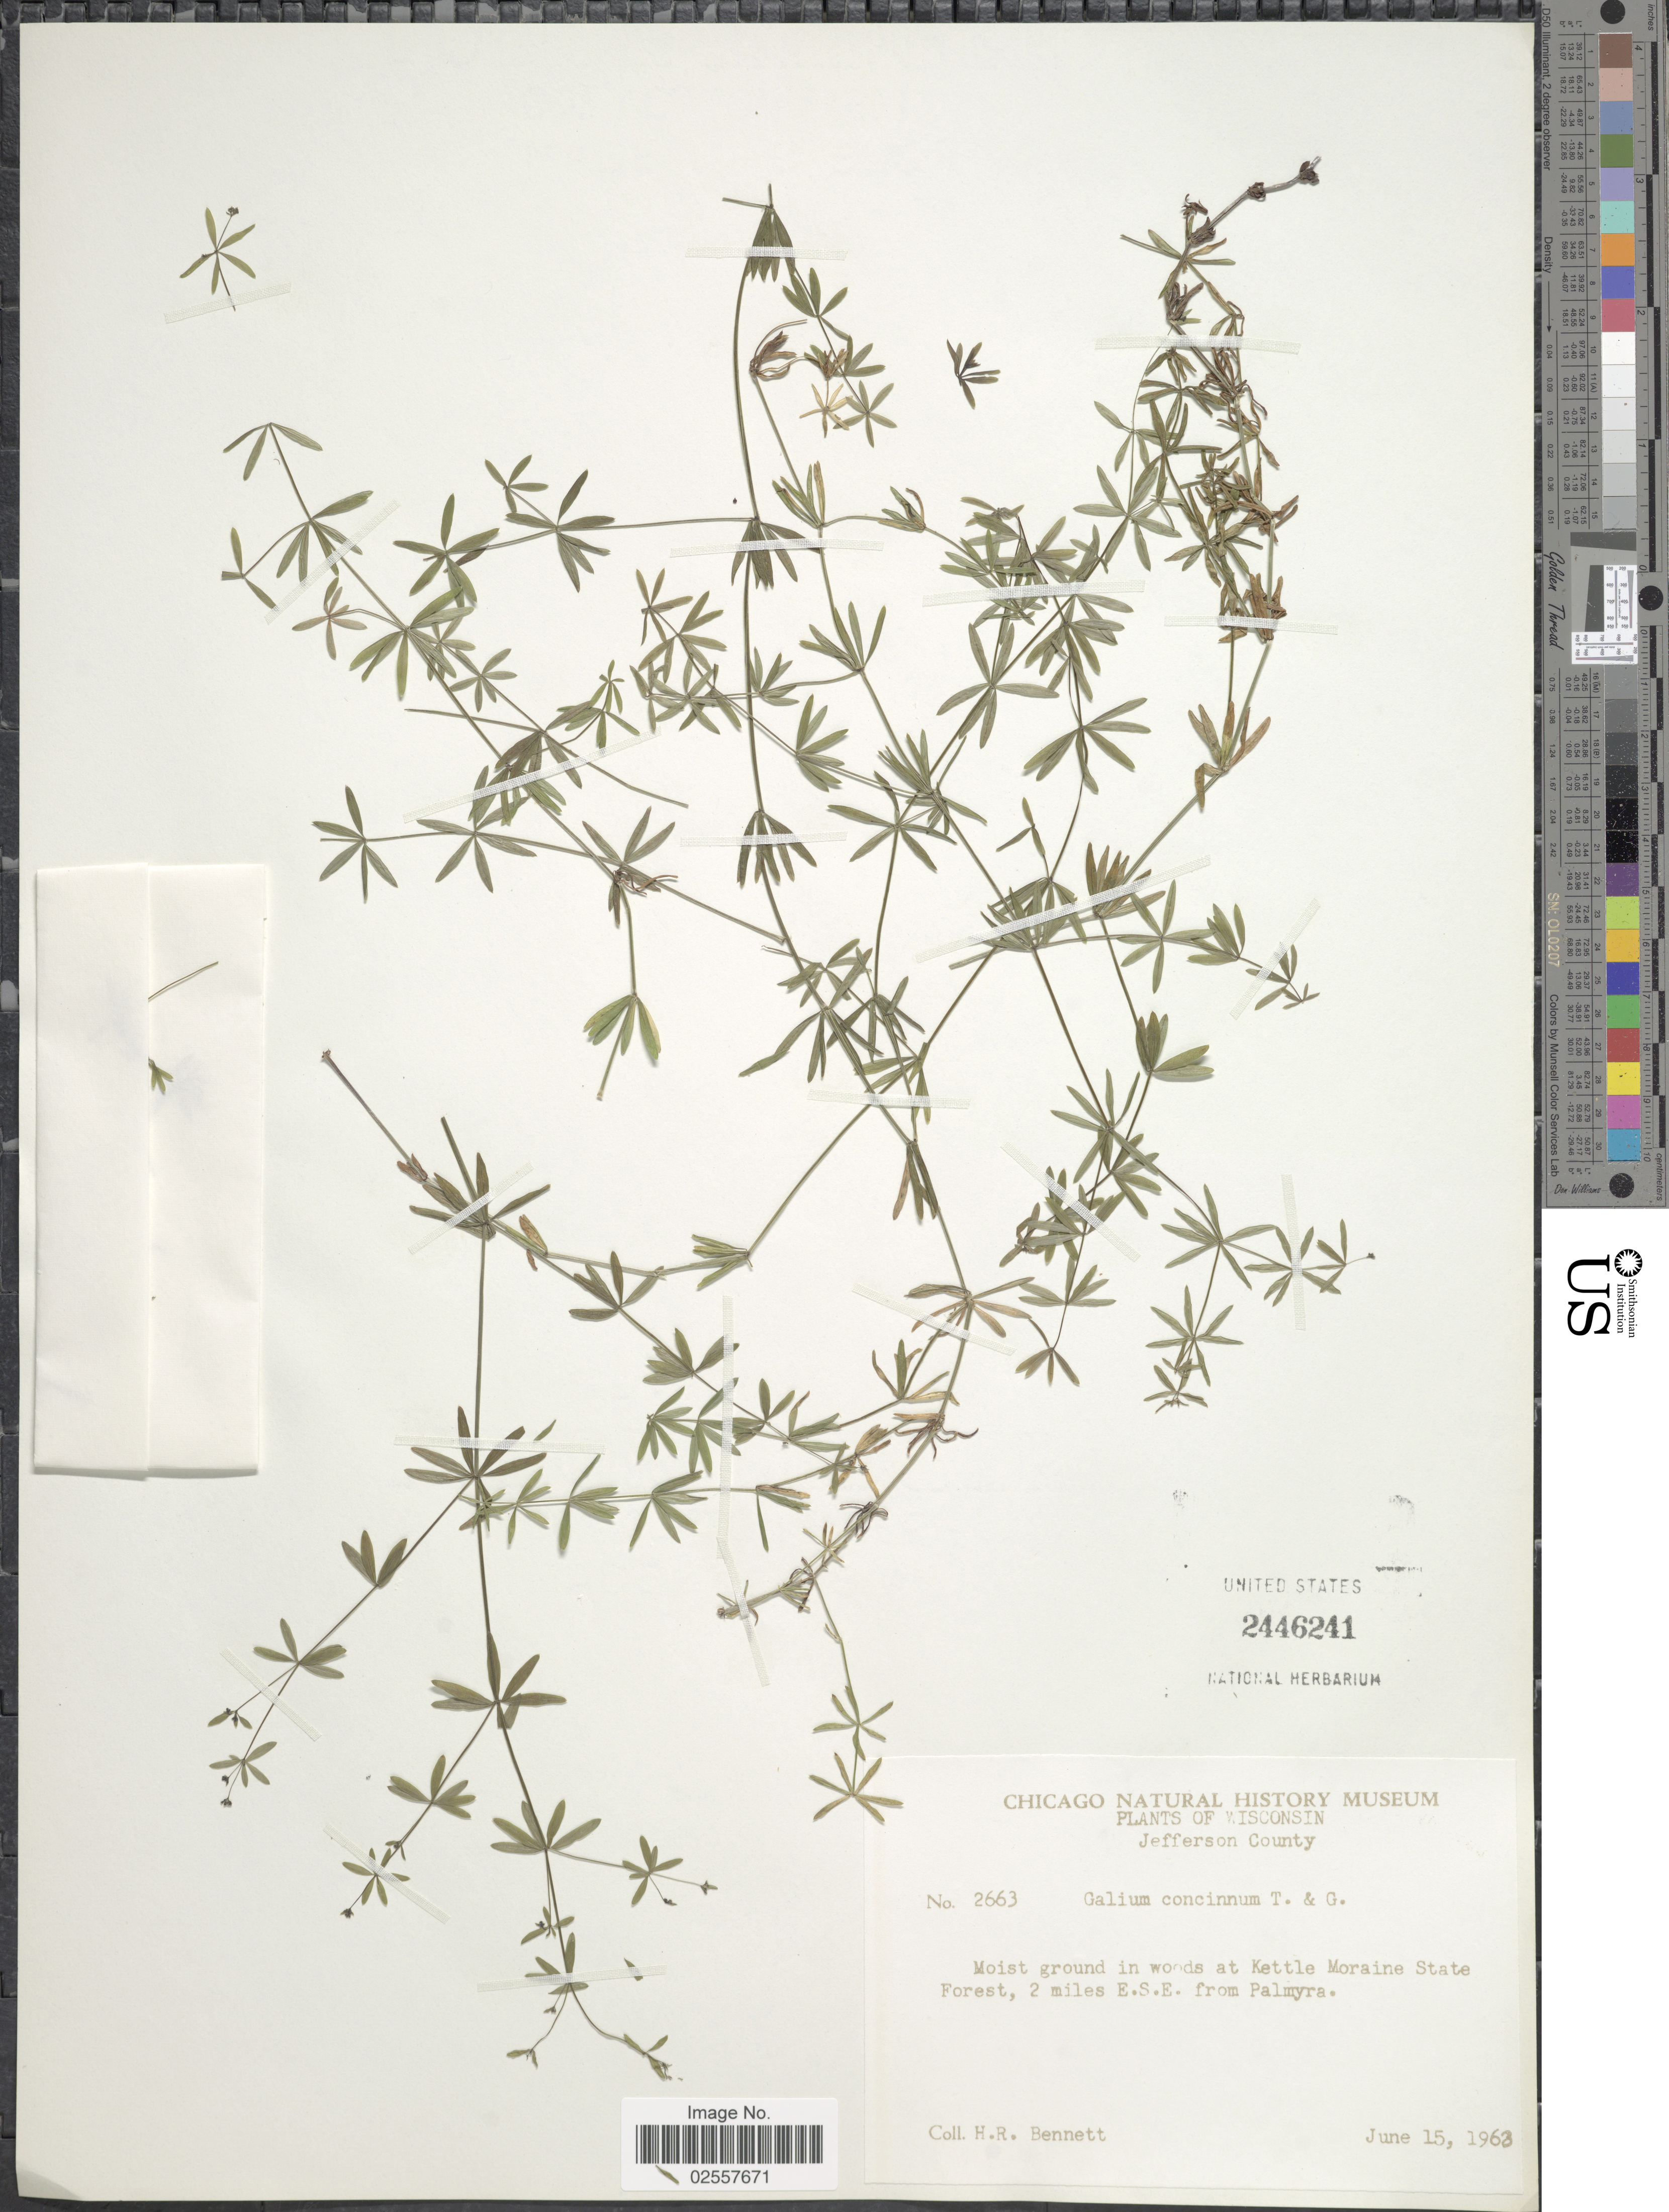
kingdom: Plantae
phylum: Tracheophyta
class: Magnoliopsida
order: Gentianales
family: Rubiaceae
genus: Galium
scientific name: Galium concinnum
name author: Torr. & A. Gray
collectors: H. R. Bennett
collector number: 2663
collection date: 1963-06-15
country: United States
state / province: Wisconsin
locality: Jefferson County. Moist grounds in woods at Kettle Moraine State Forest, 2 miles E.S.E. from Palmyra.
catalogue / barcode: US 2446241